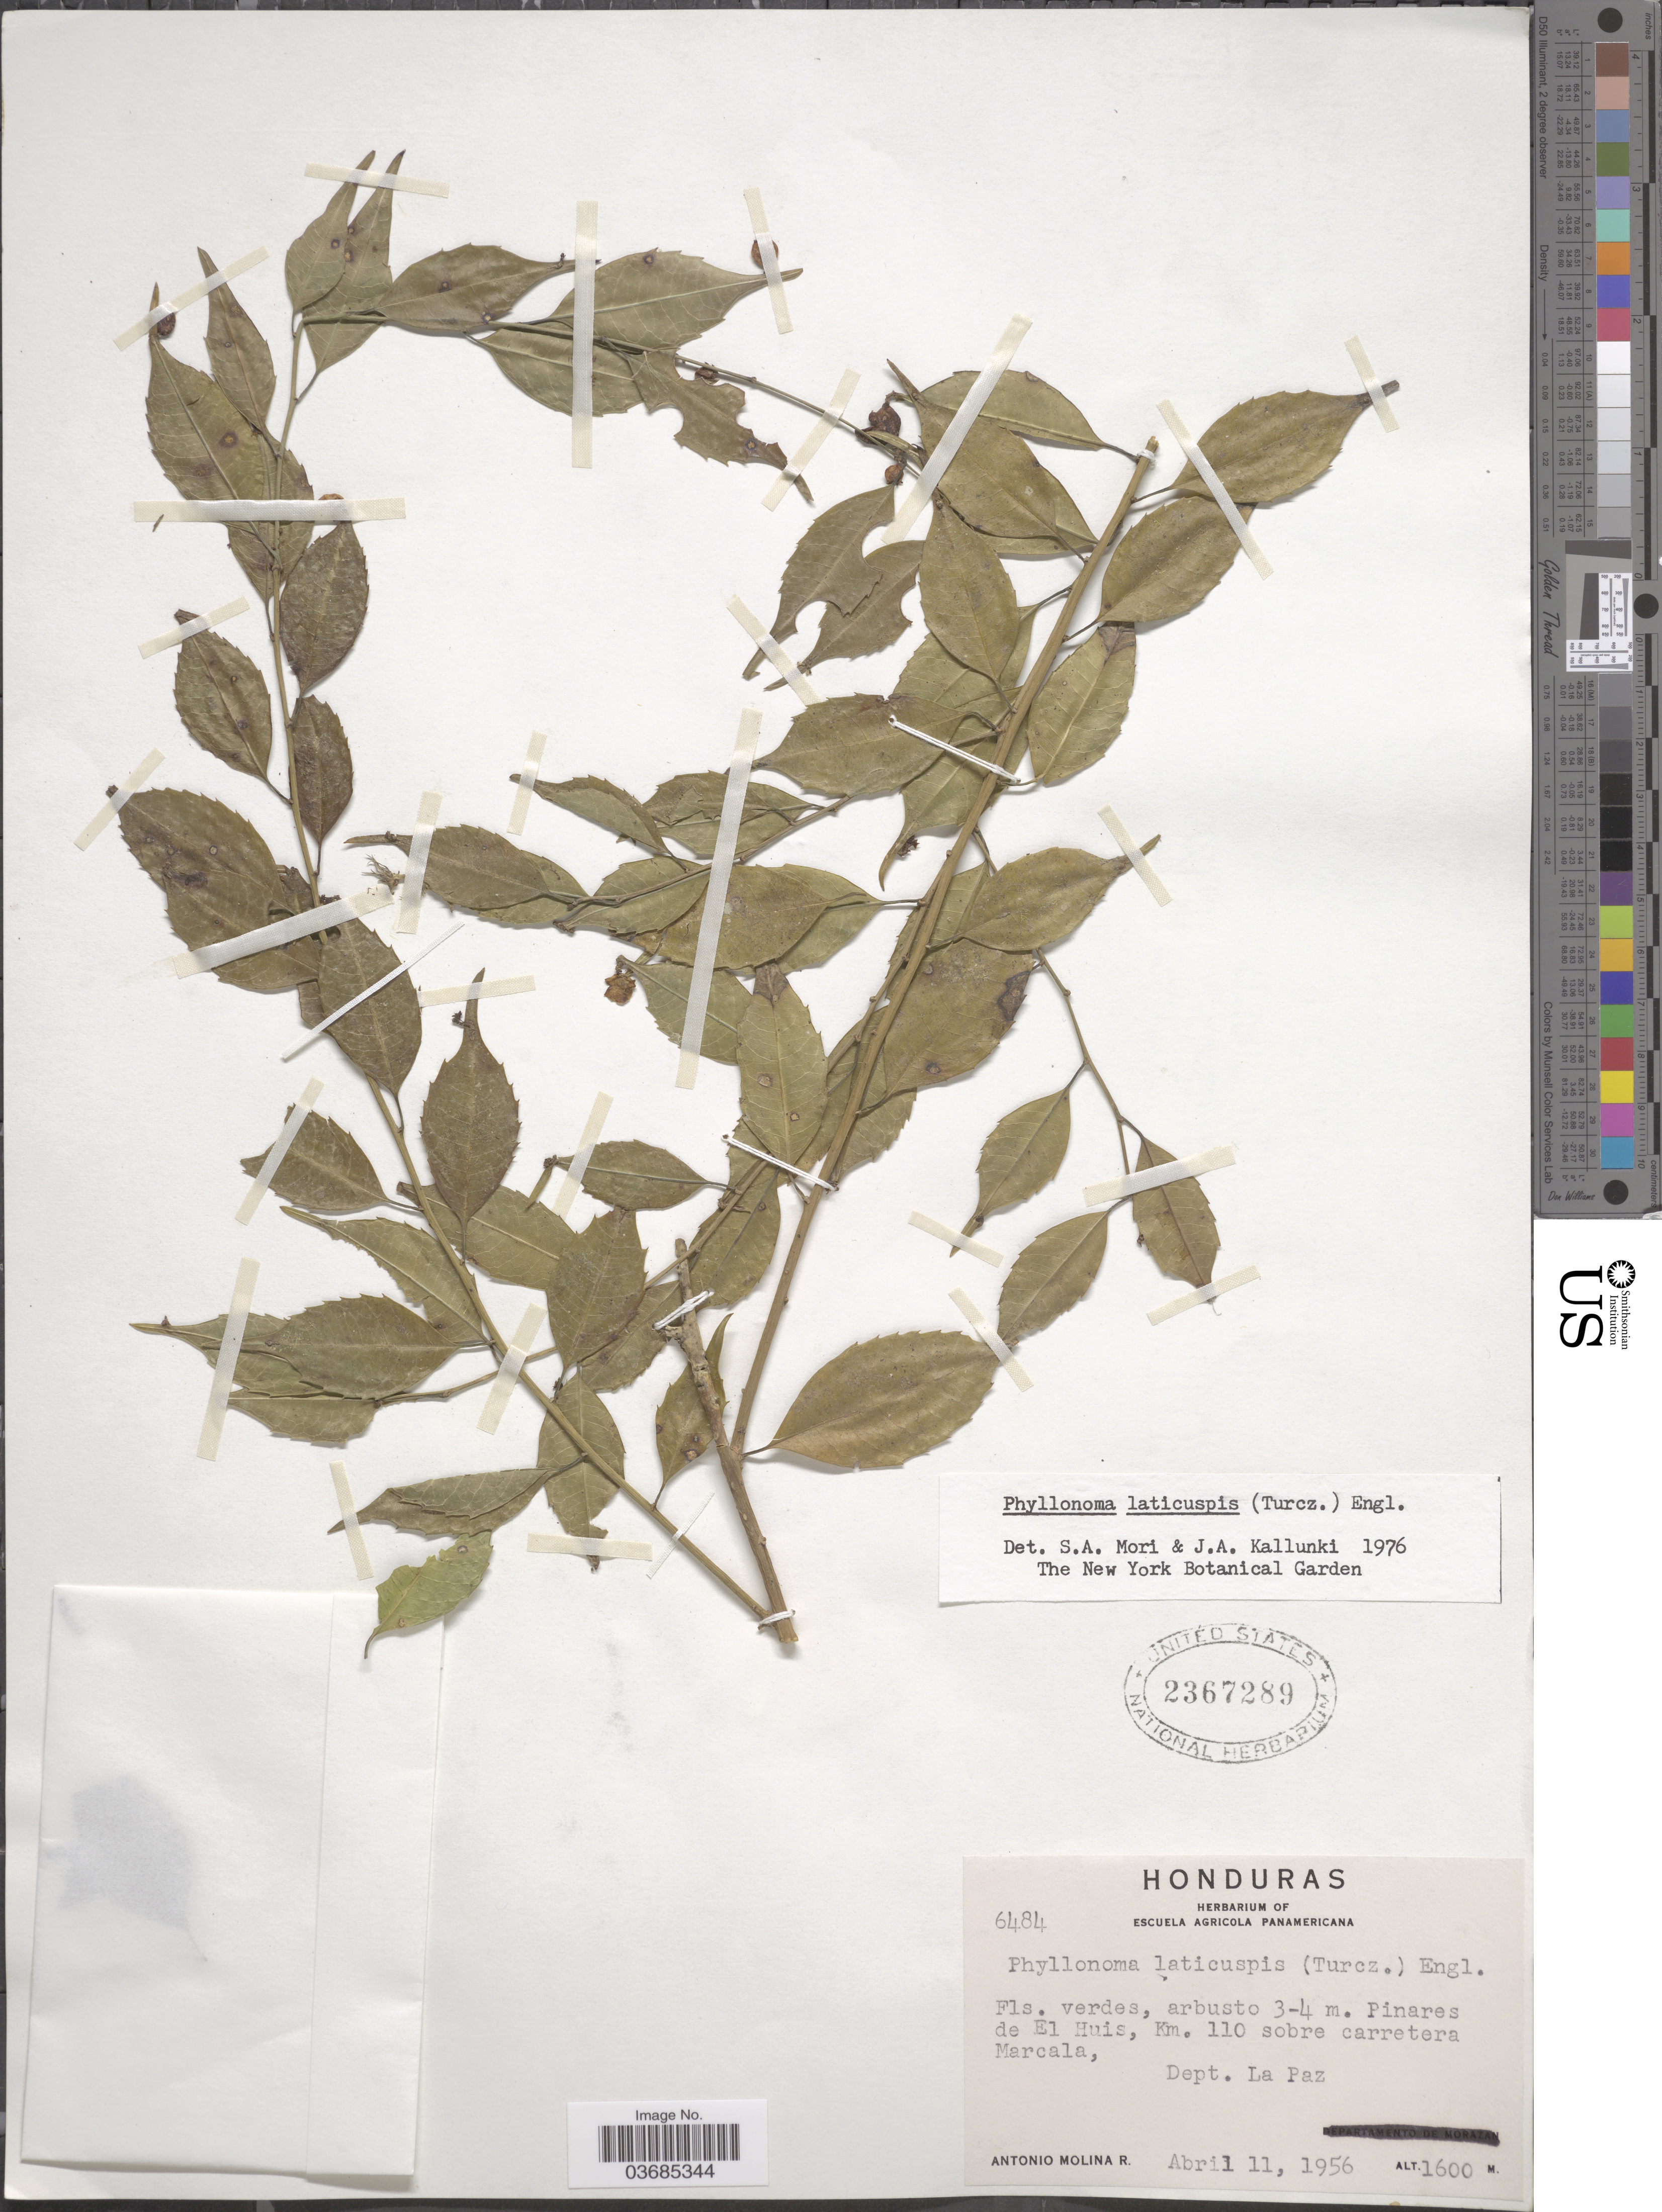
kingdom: Plantae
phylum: Tracheophyta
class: Magnoliopsida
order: Aquifoliales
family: Phyllonomaceae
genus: Phyllonoma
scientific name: Phyllonoma laticuspis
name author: (Turcz.) Engl.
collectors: A. Molina R.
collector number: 6484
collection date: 1956-04-11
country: Honduras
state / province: La Paz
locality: Pinares de El Huis, Km. 110 sobre carretera Marcala, Dept. La Paz.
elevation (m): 1600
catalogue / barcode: US 2367289